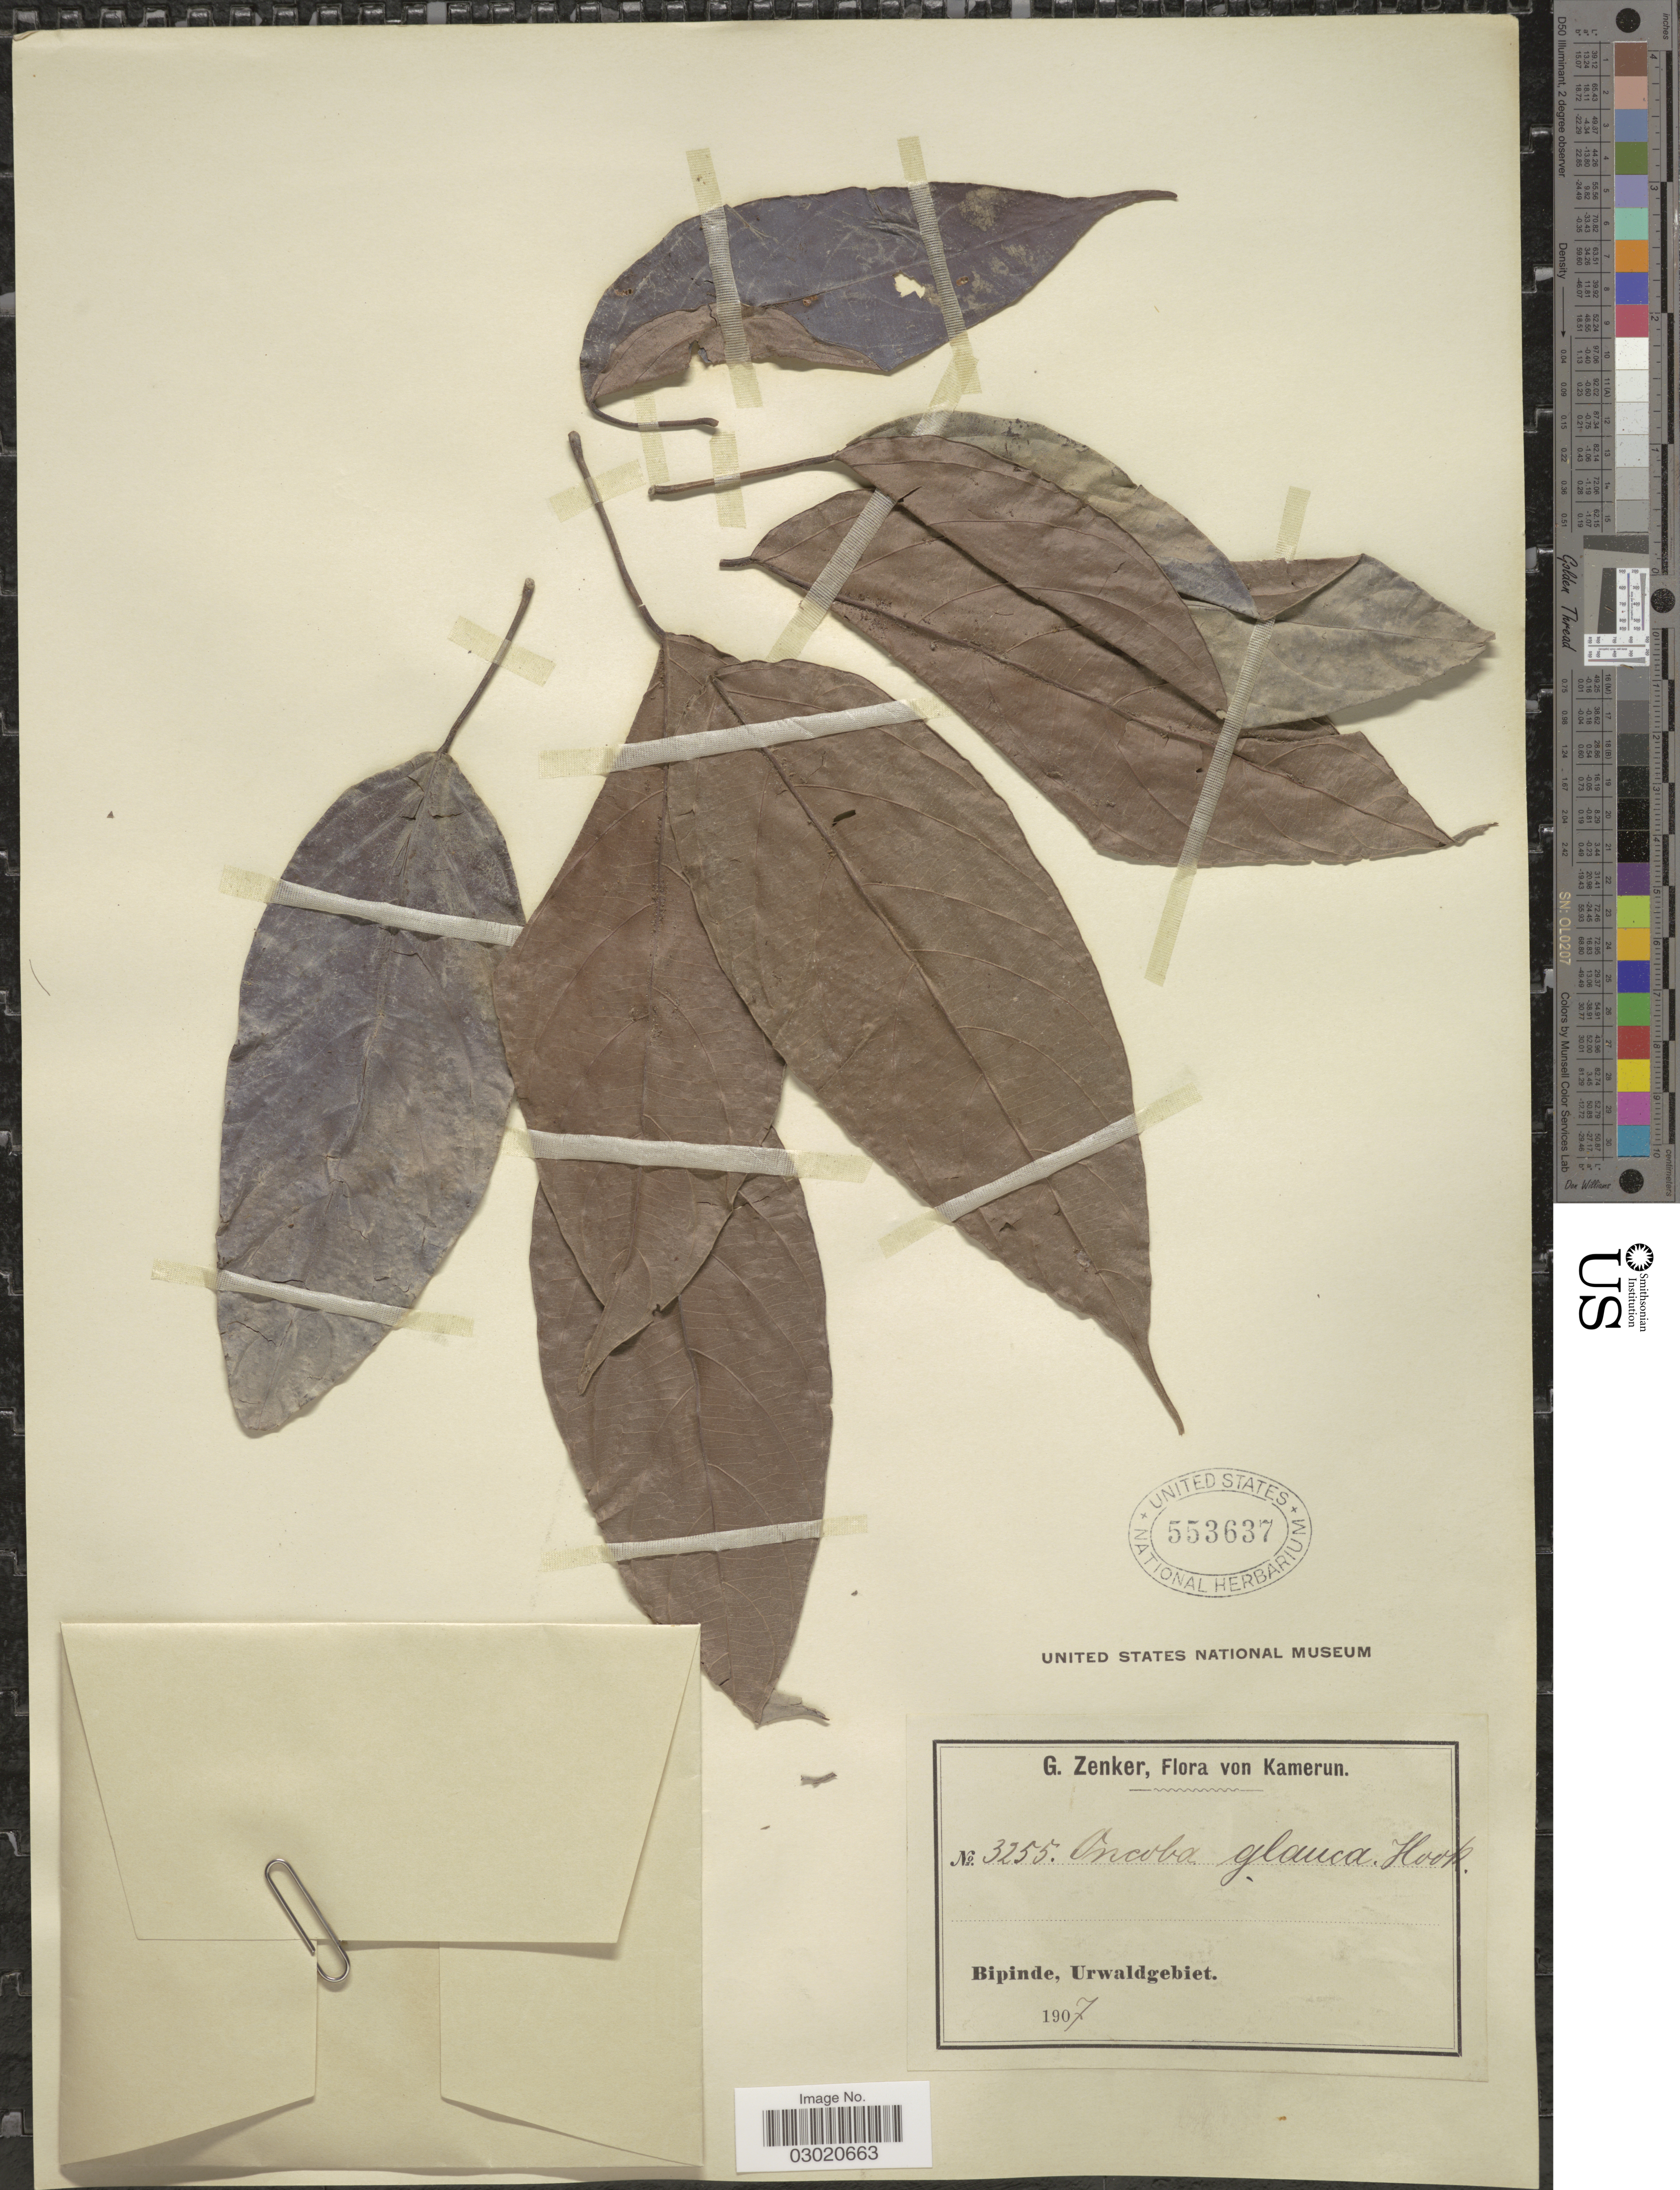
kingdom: Plantae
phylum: Tracheophyta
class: Magnoliopsida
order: Malpighiales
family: Salicaceae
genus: Oncoba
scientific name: Oncoba glauca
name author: (P. Beauv.) Planch.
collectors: G. A. Zenker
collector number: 3255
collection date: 1907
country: Cameroon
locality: Kamerun, Bipinde, Urwaldgebiet.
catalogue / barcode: US 553637